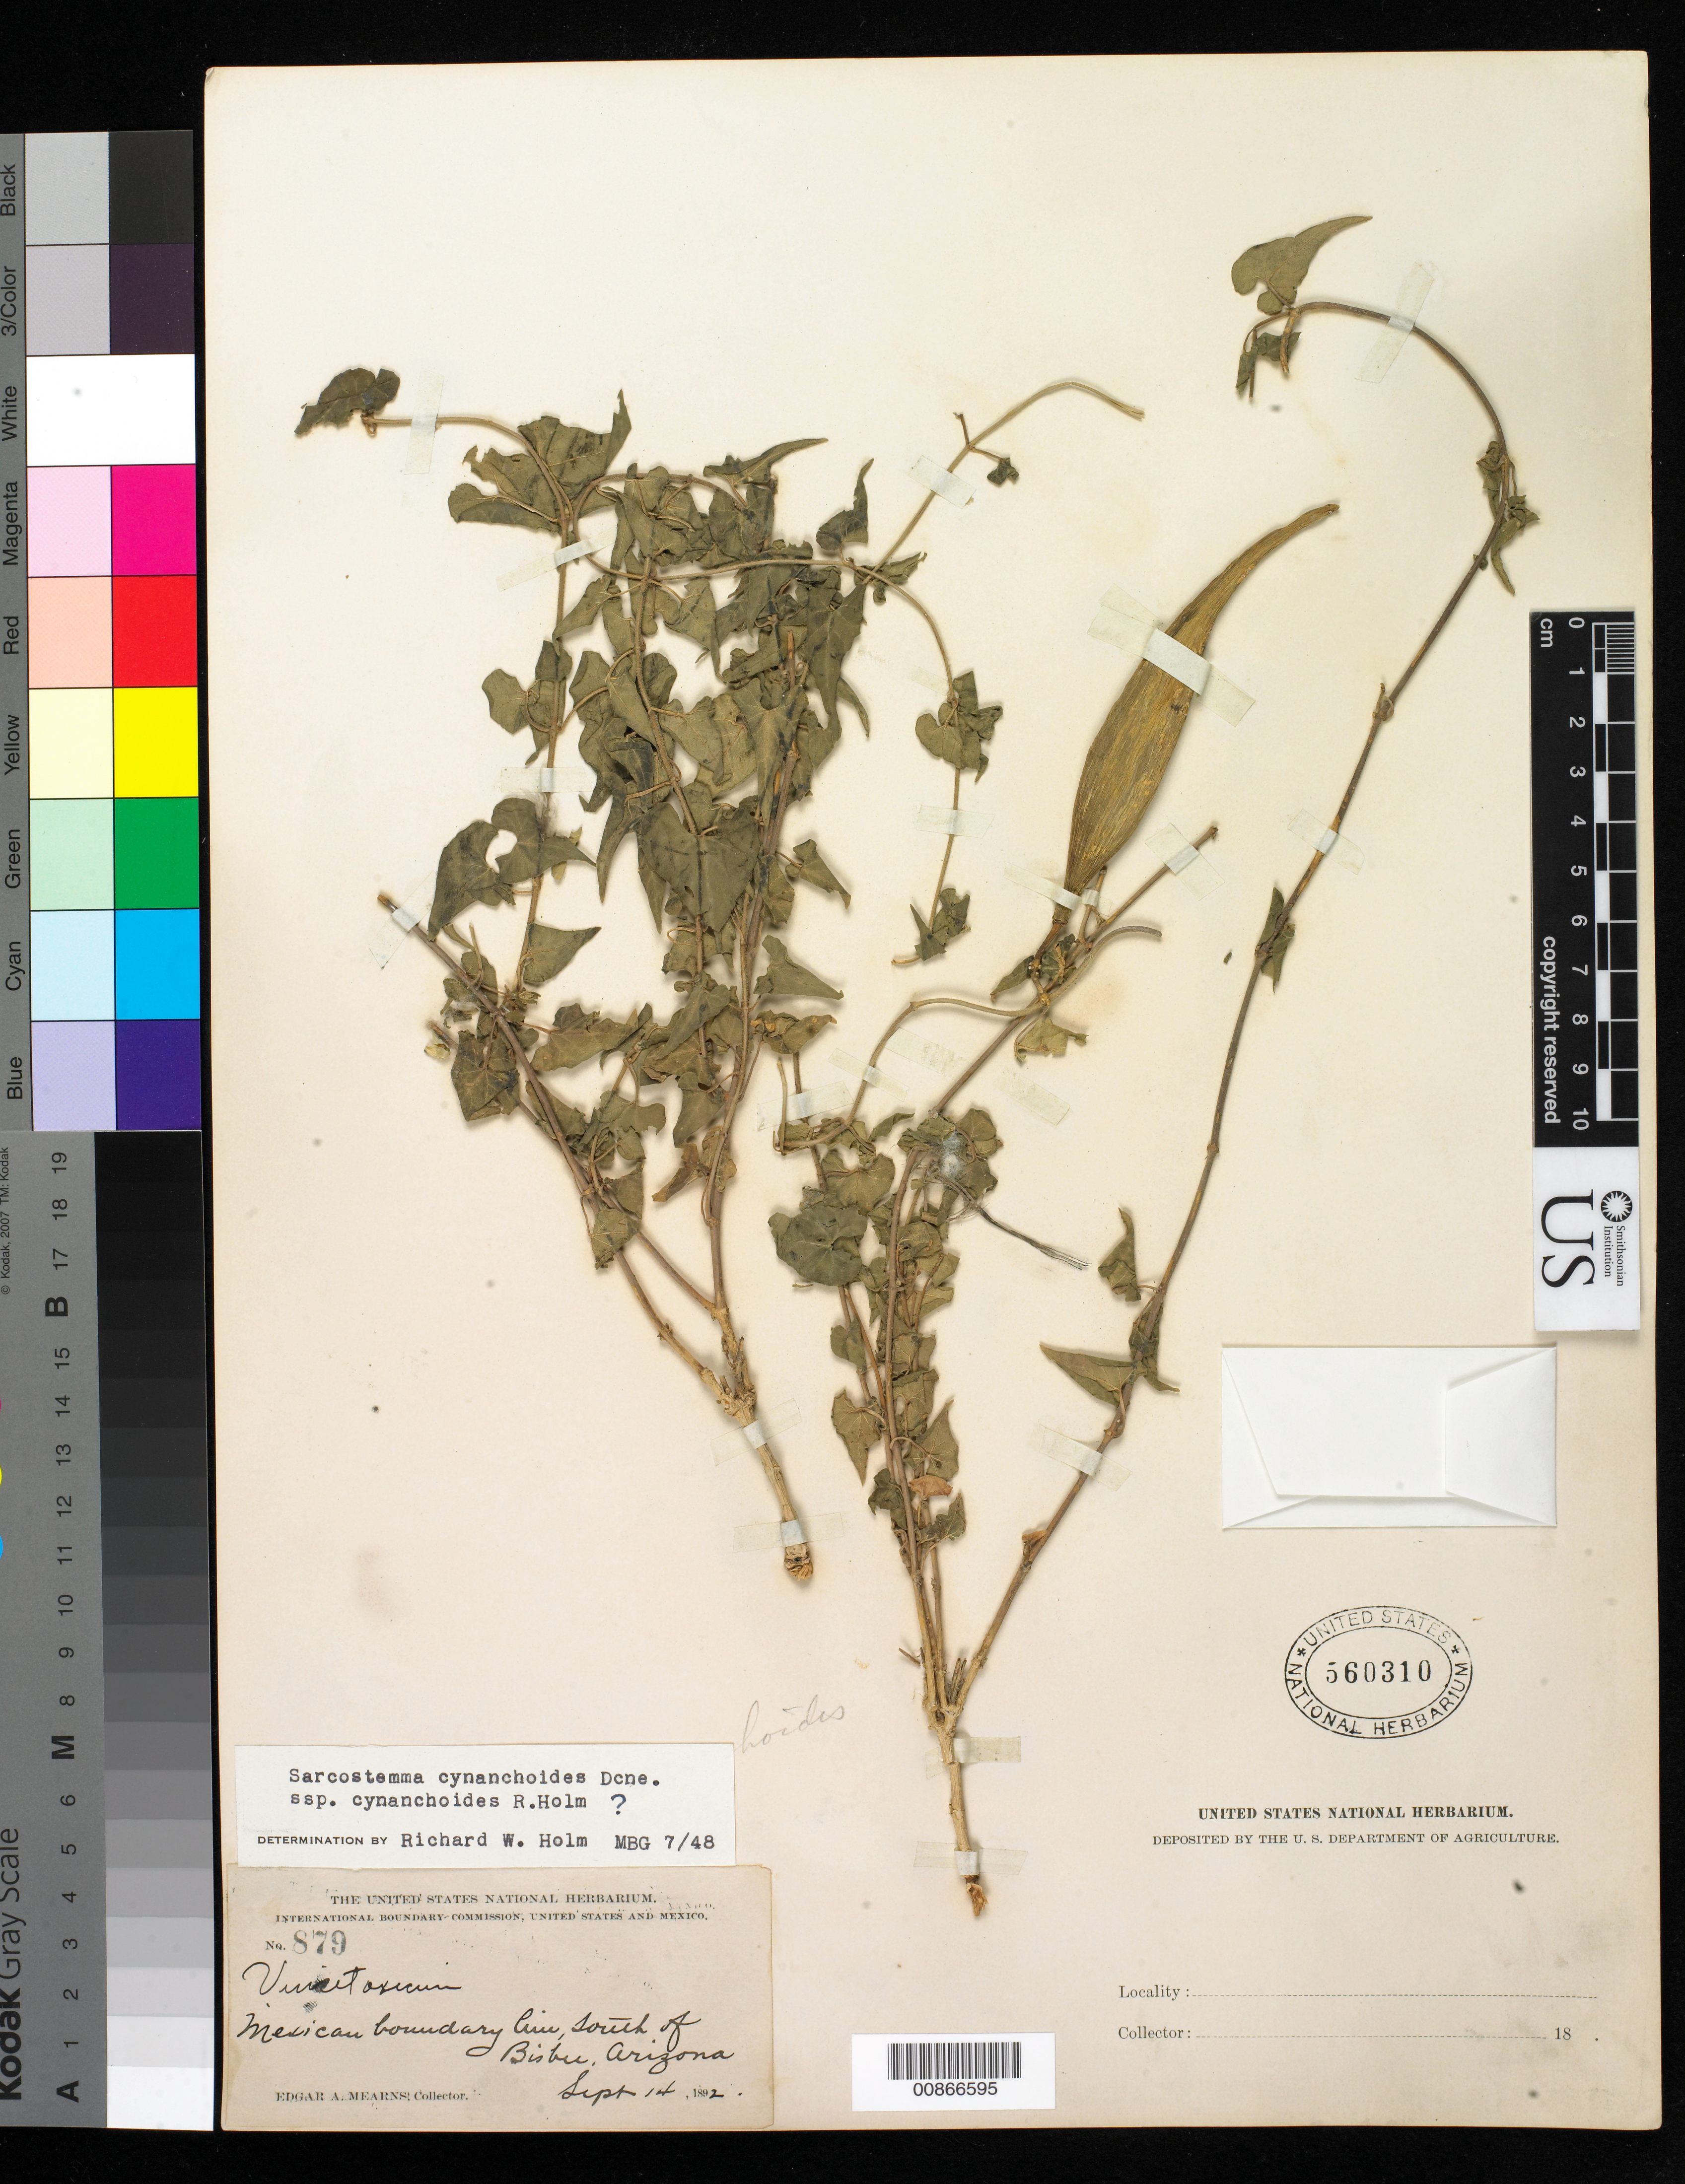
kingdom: Plantae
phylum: Tracheophyta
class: Magnoliopsida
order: Gentianales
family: Apocynaceae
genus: Sarcostemma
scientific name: Sarcostemma cynanchoides subsp. cynanchoides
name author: Decne.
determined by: Holm, R. W., (MO), Missouri Botanical Garden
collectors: E. A. Mearns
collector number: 879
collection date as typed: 14 Sep 1892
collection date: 1892-09-14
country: United States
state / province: Arizona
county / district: Cochise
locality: Mexican Boundary Line, S of Bisbee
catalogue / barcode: US 560310